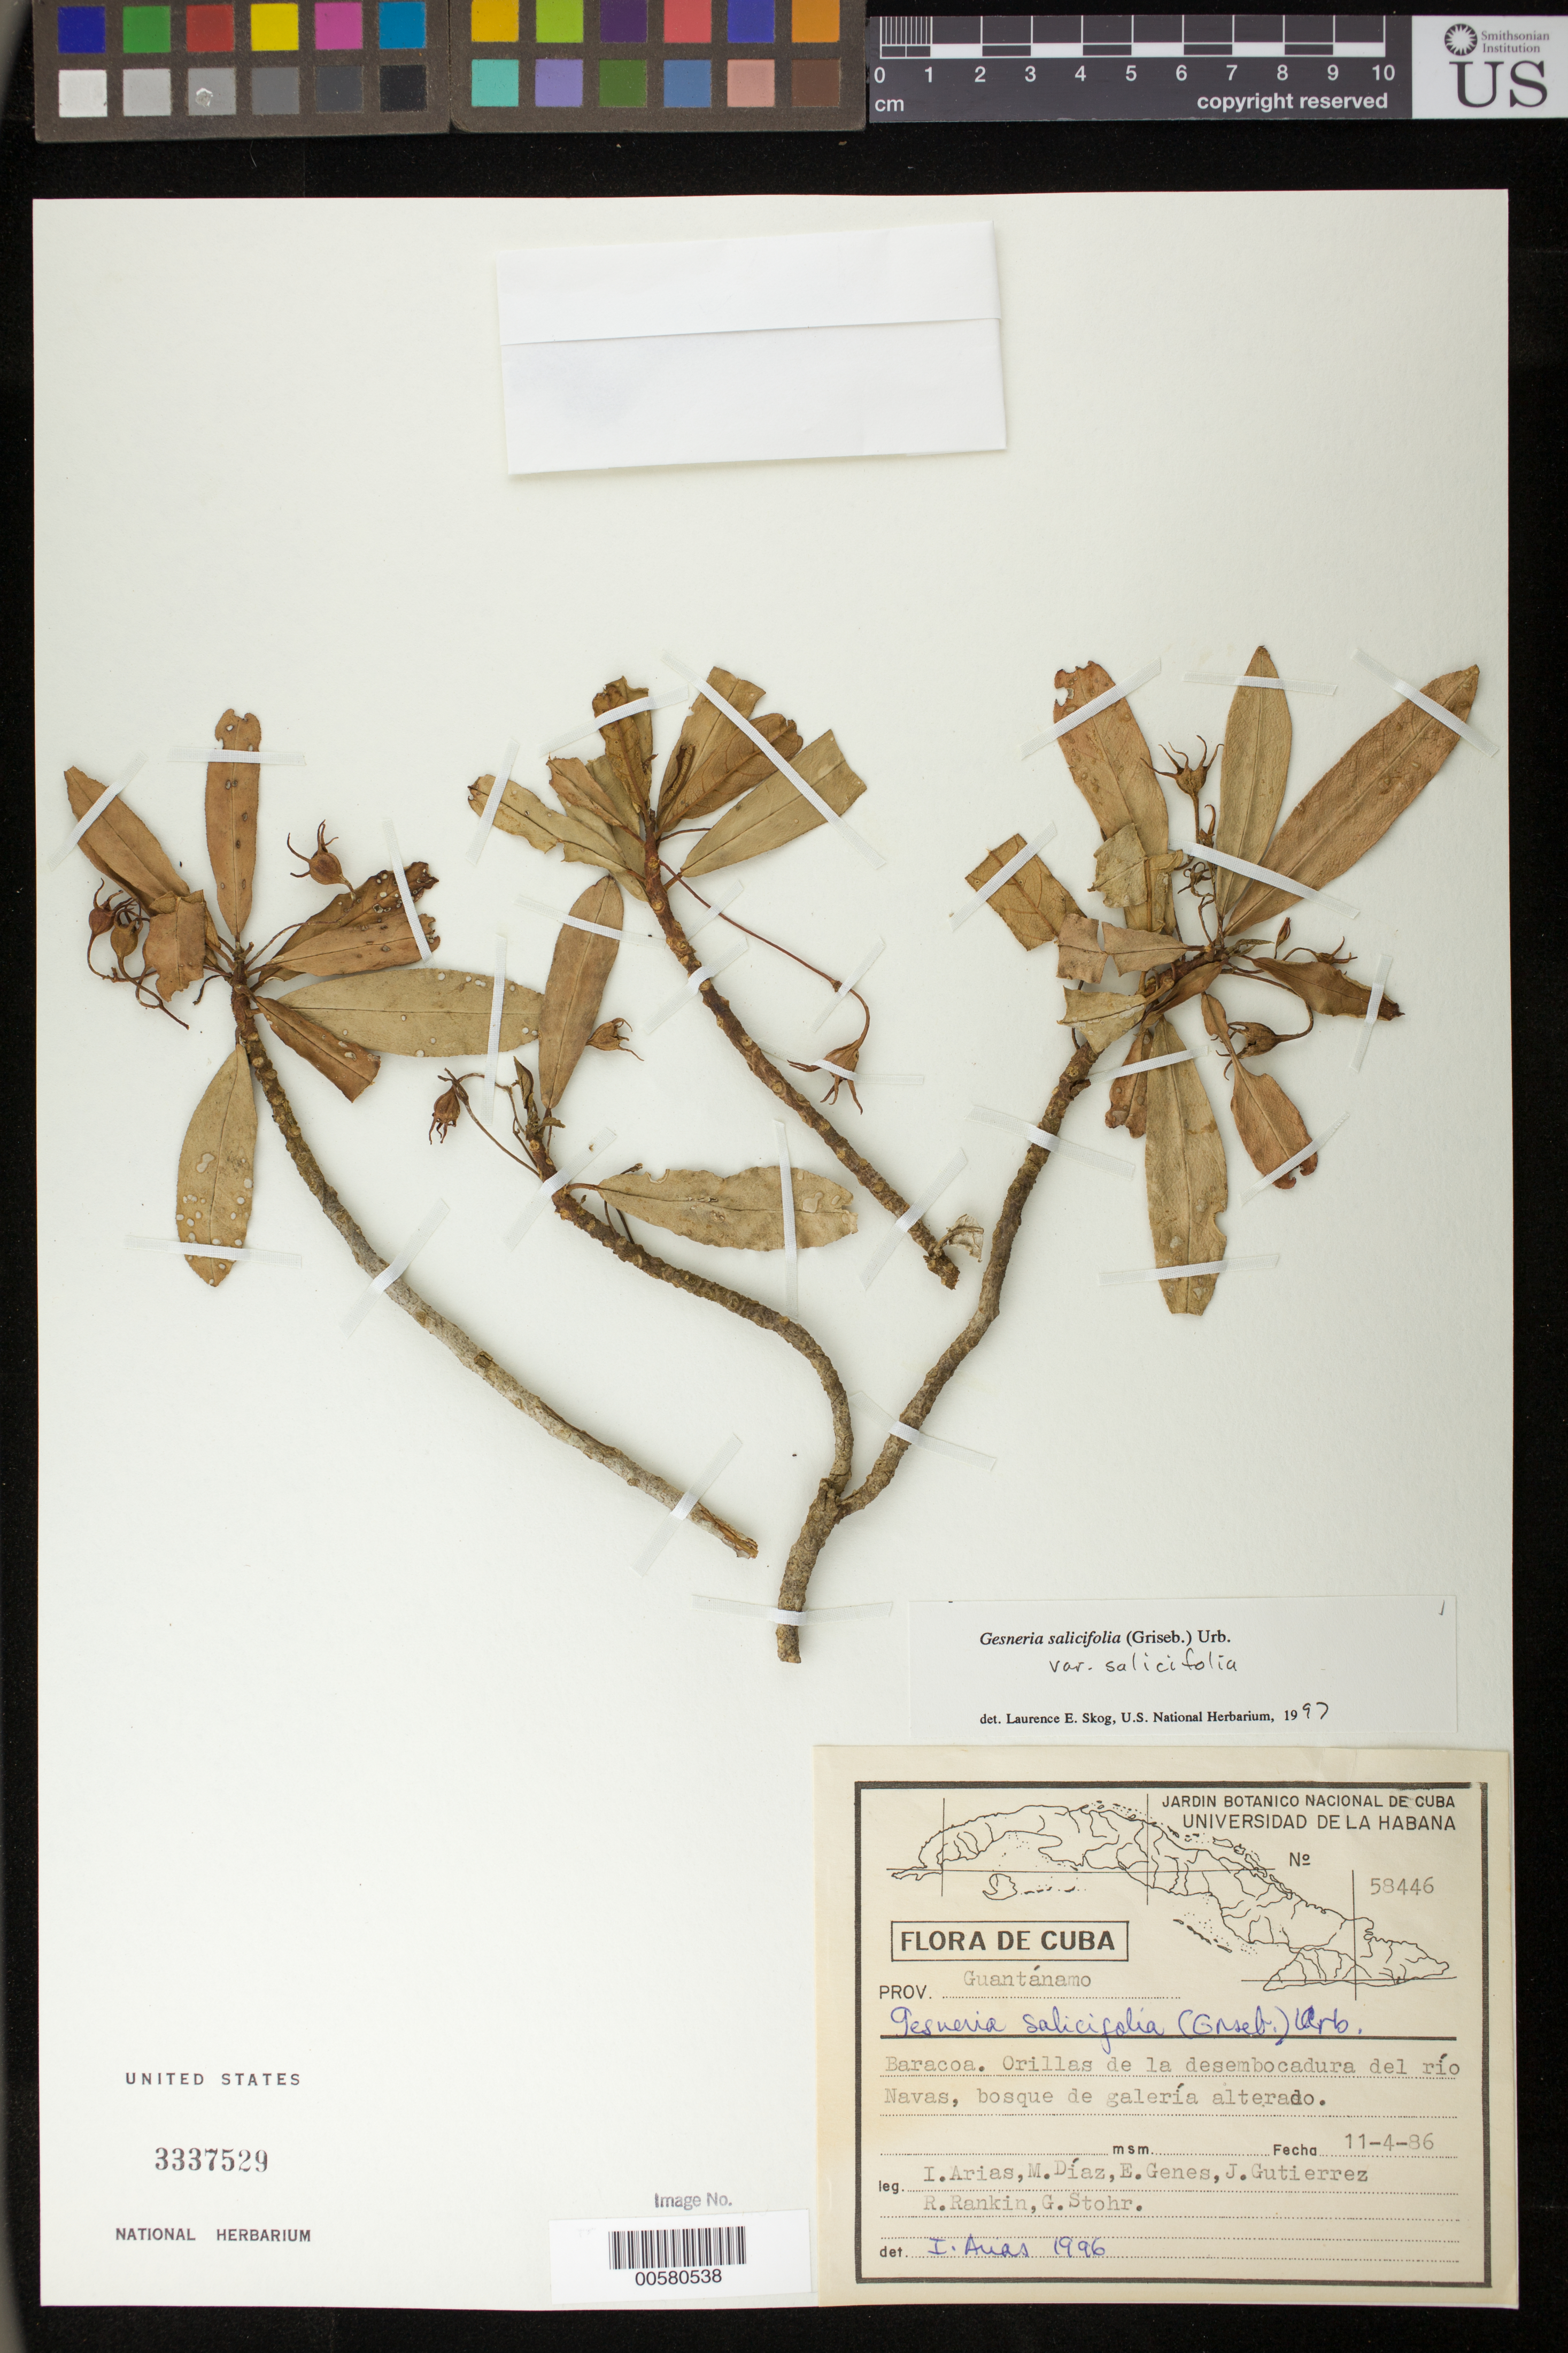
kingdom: Plantae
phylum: Tracheophyta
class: Magnoliopsida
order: Lamiales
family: Gesneriaceae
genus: Gesneria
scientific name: Gesneria salicifolia var. salicifolia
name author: (Griseb.) Urb.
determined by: Skog, Laurence E.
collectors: I. Arias & et al.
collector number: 58446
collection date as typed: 11 Apr 1986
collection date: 1986-04-11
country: Cuba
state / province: Guantánamo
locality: Baracoa; orillas de la desembocadura del río Navas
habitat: Bosque de galería alterado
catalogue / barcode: US 3337529